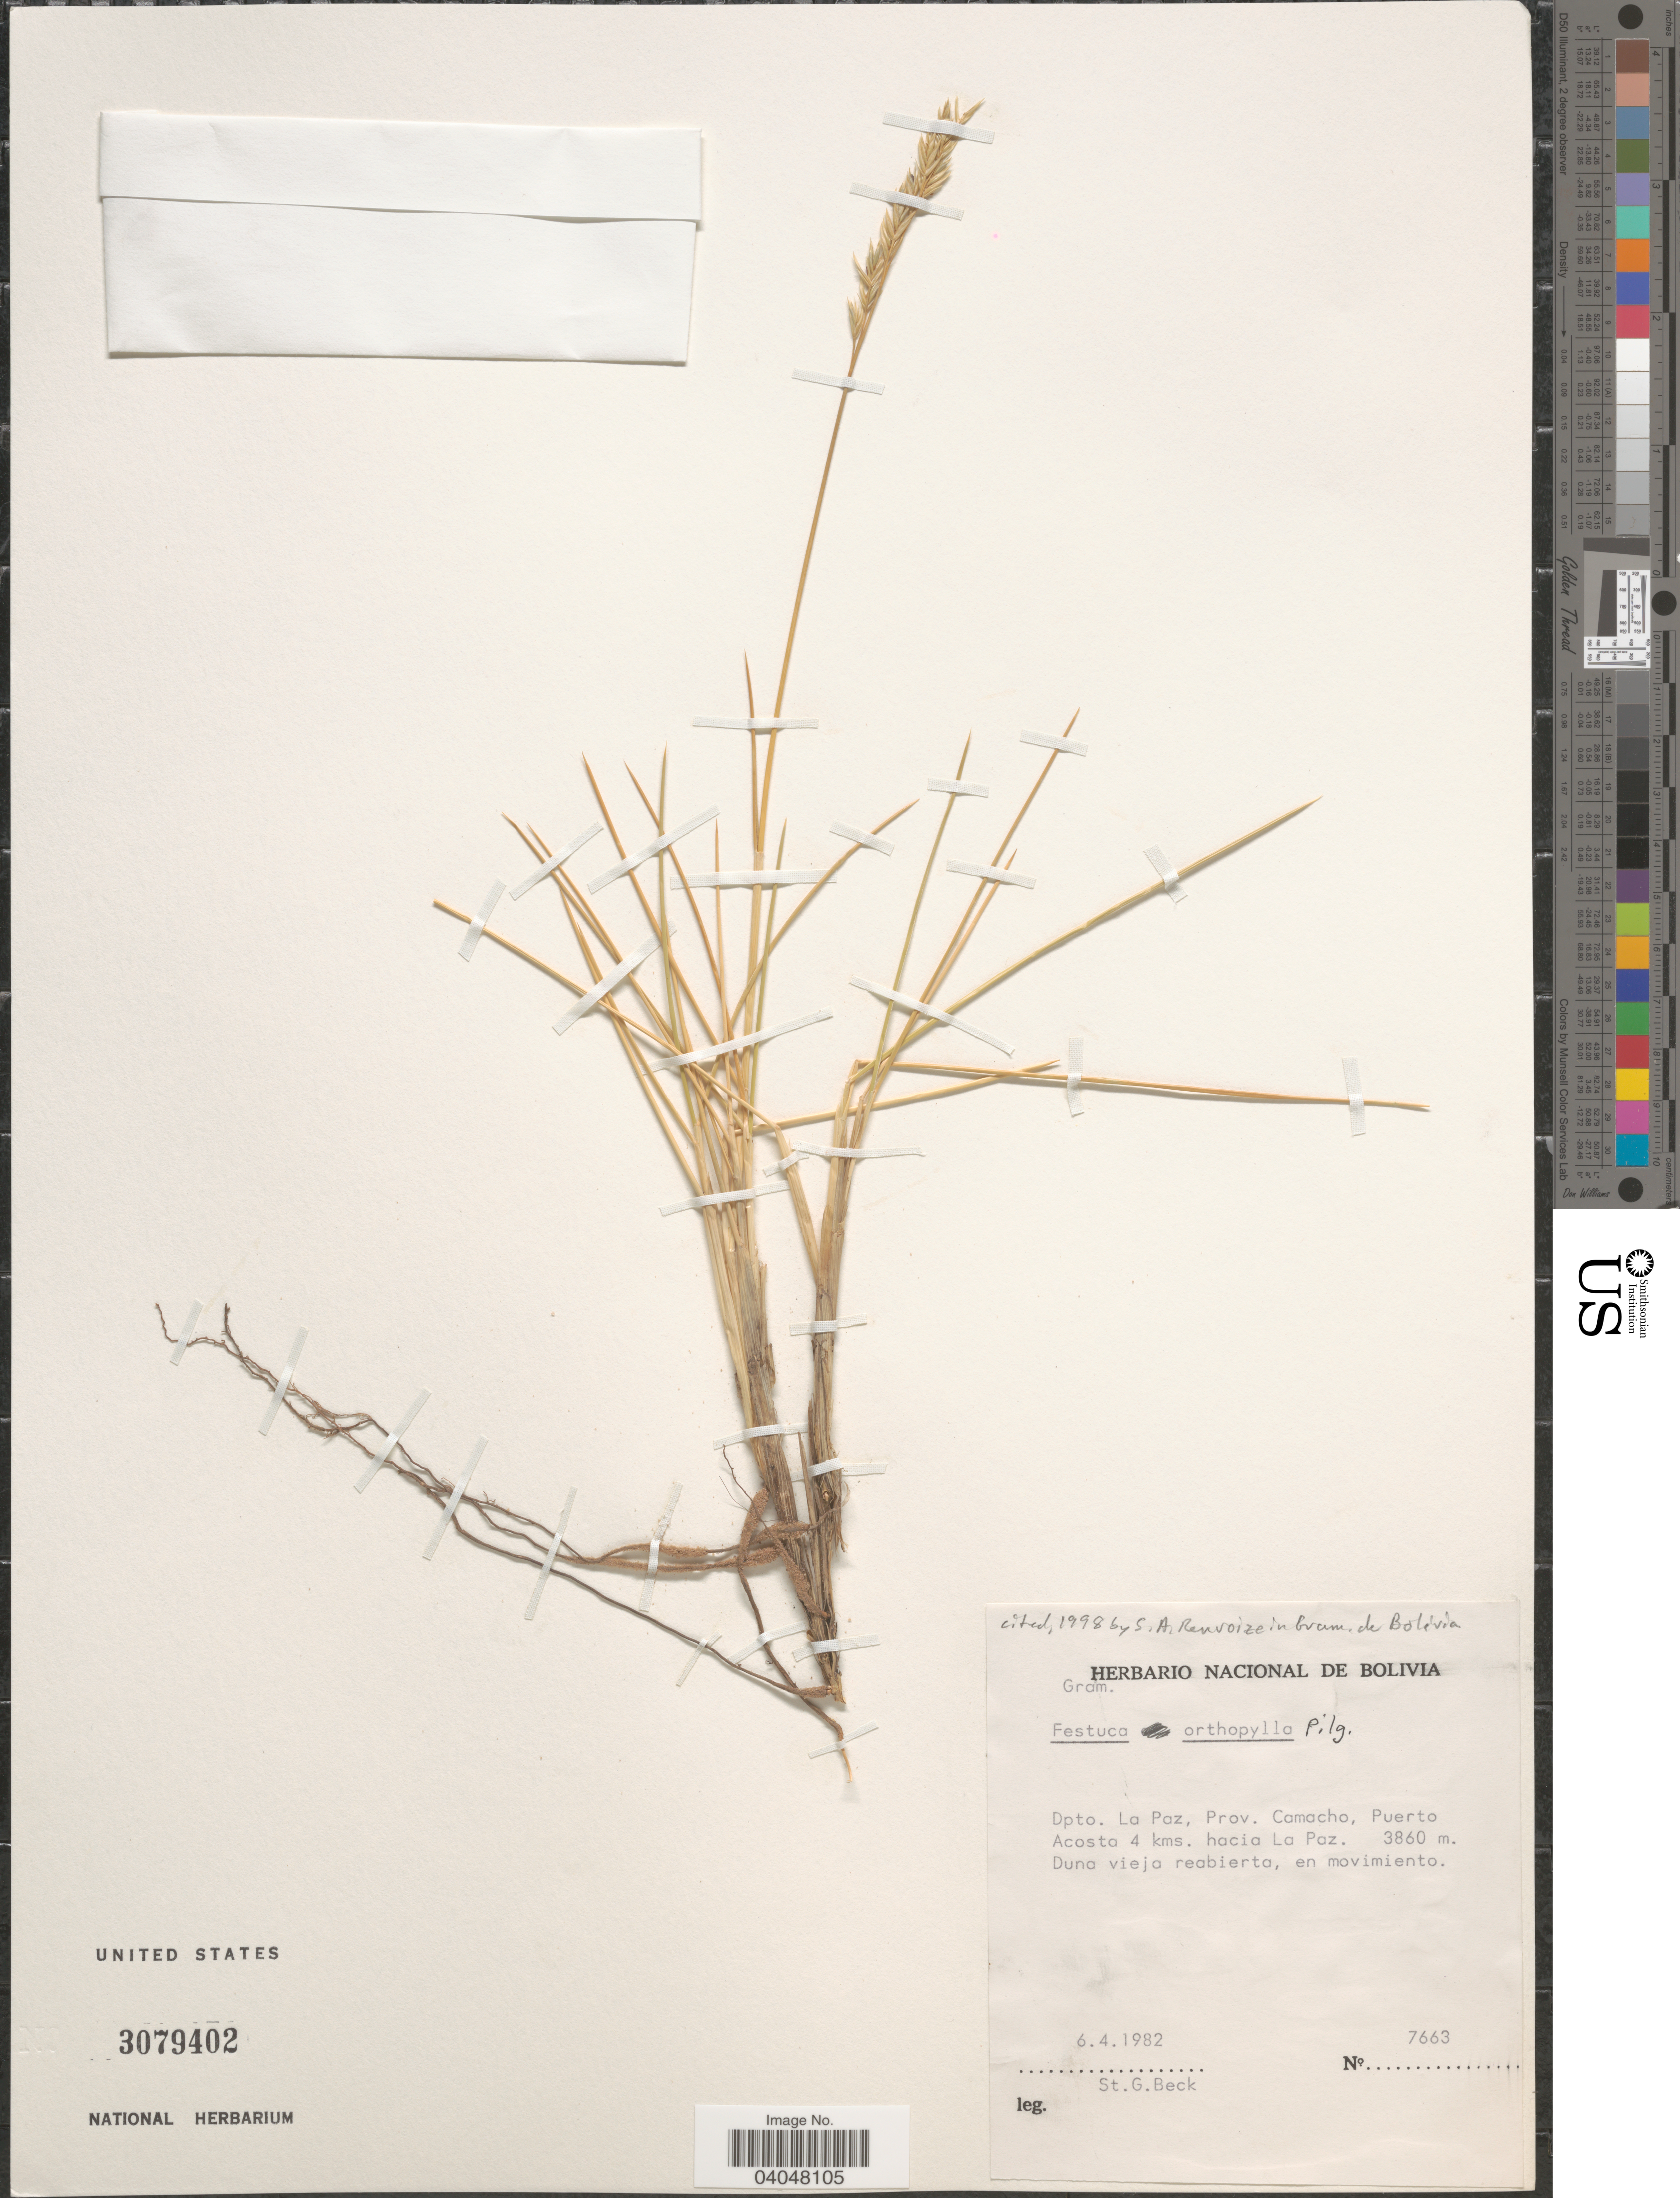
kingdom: Plantae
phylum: Tracheophyta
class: Liliopsida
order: Poales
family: Poaceae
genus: Festuca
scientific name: Festuca orthophylla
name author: Pilg.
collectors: S. G. Beck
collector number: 7663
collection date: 1982-04-06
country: Bolivia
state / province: La Paz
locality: Dpto. La Paz, Prov. Comacho, Puerto Acosta 4 kms. hacia La Paz.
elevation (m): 3860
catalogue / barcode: US 3079402